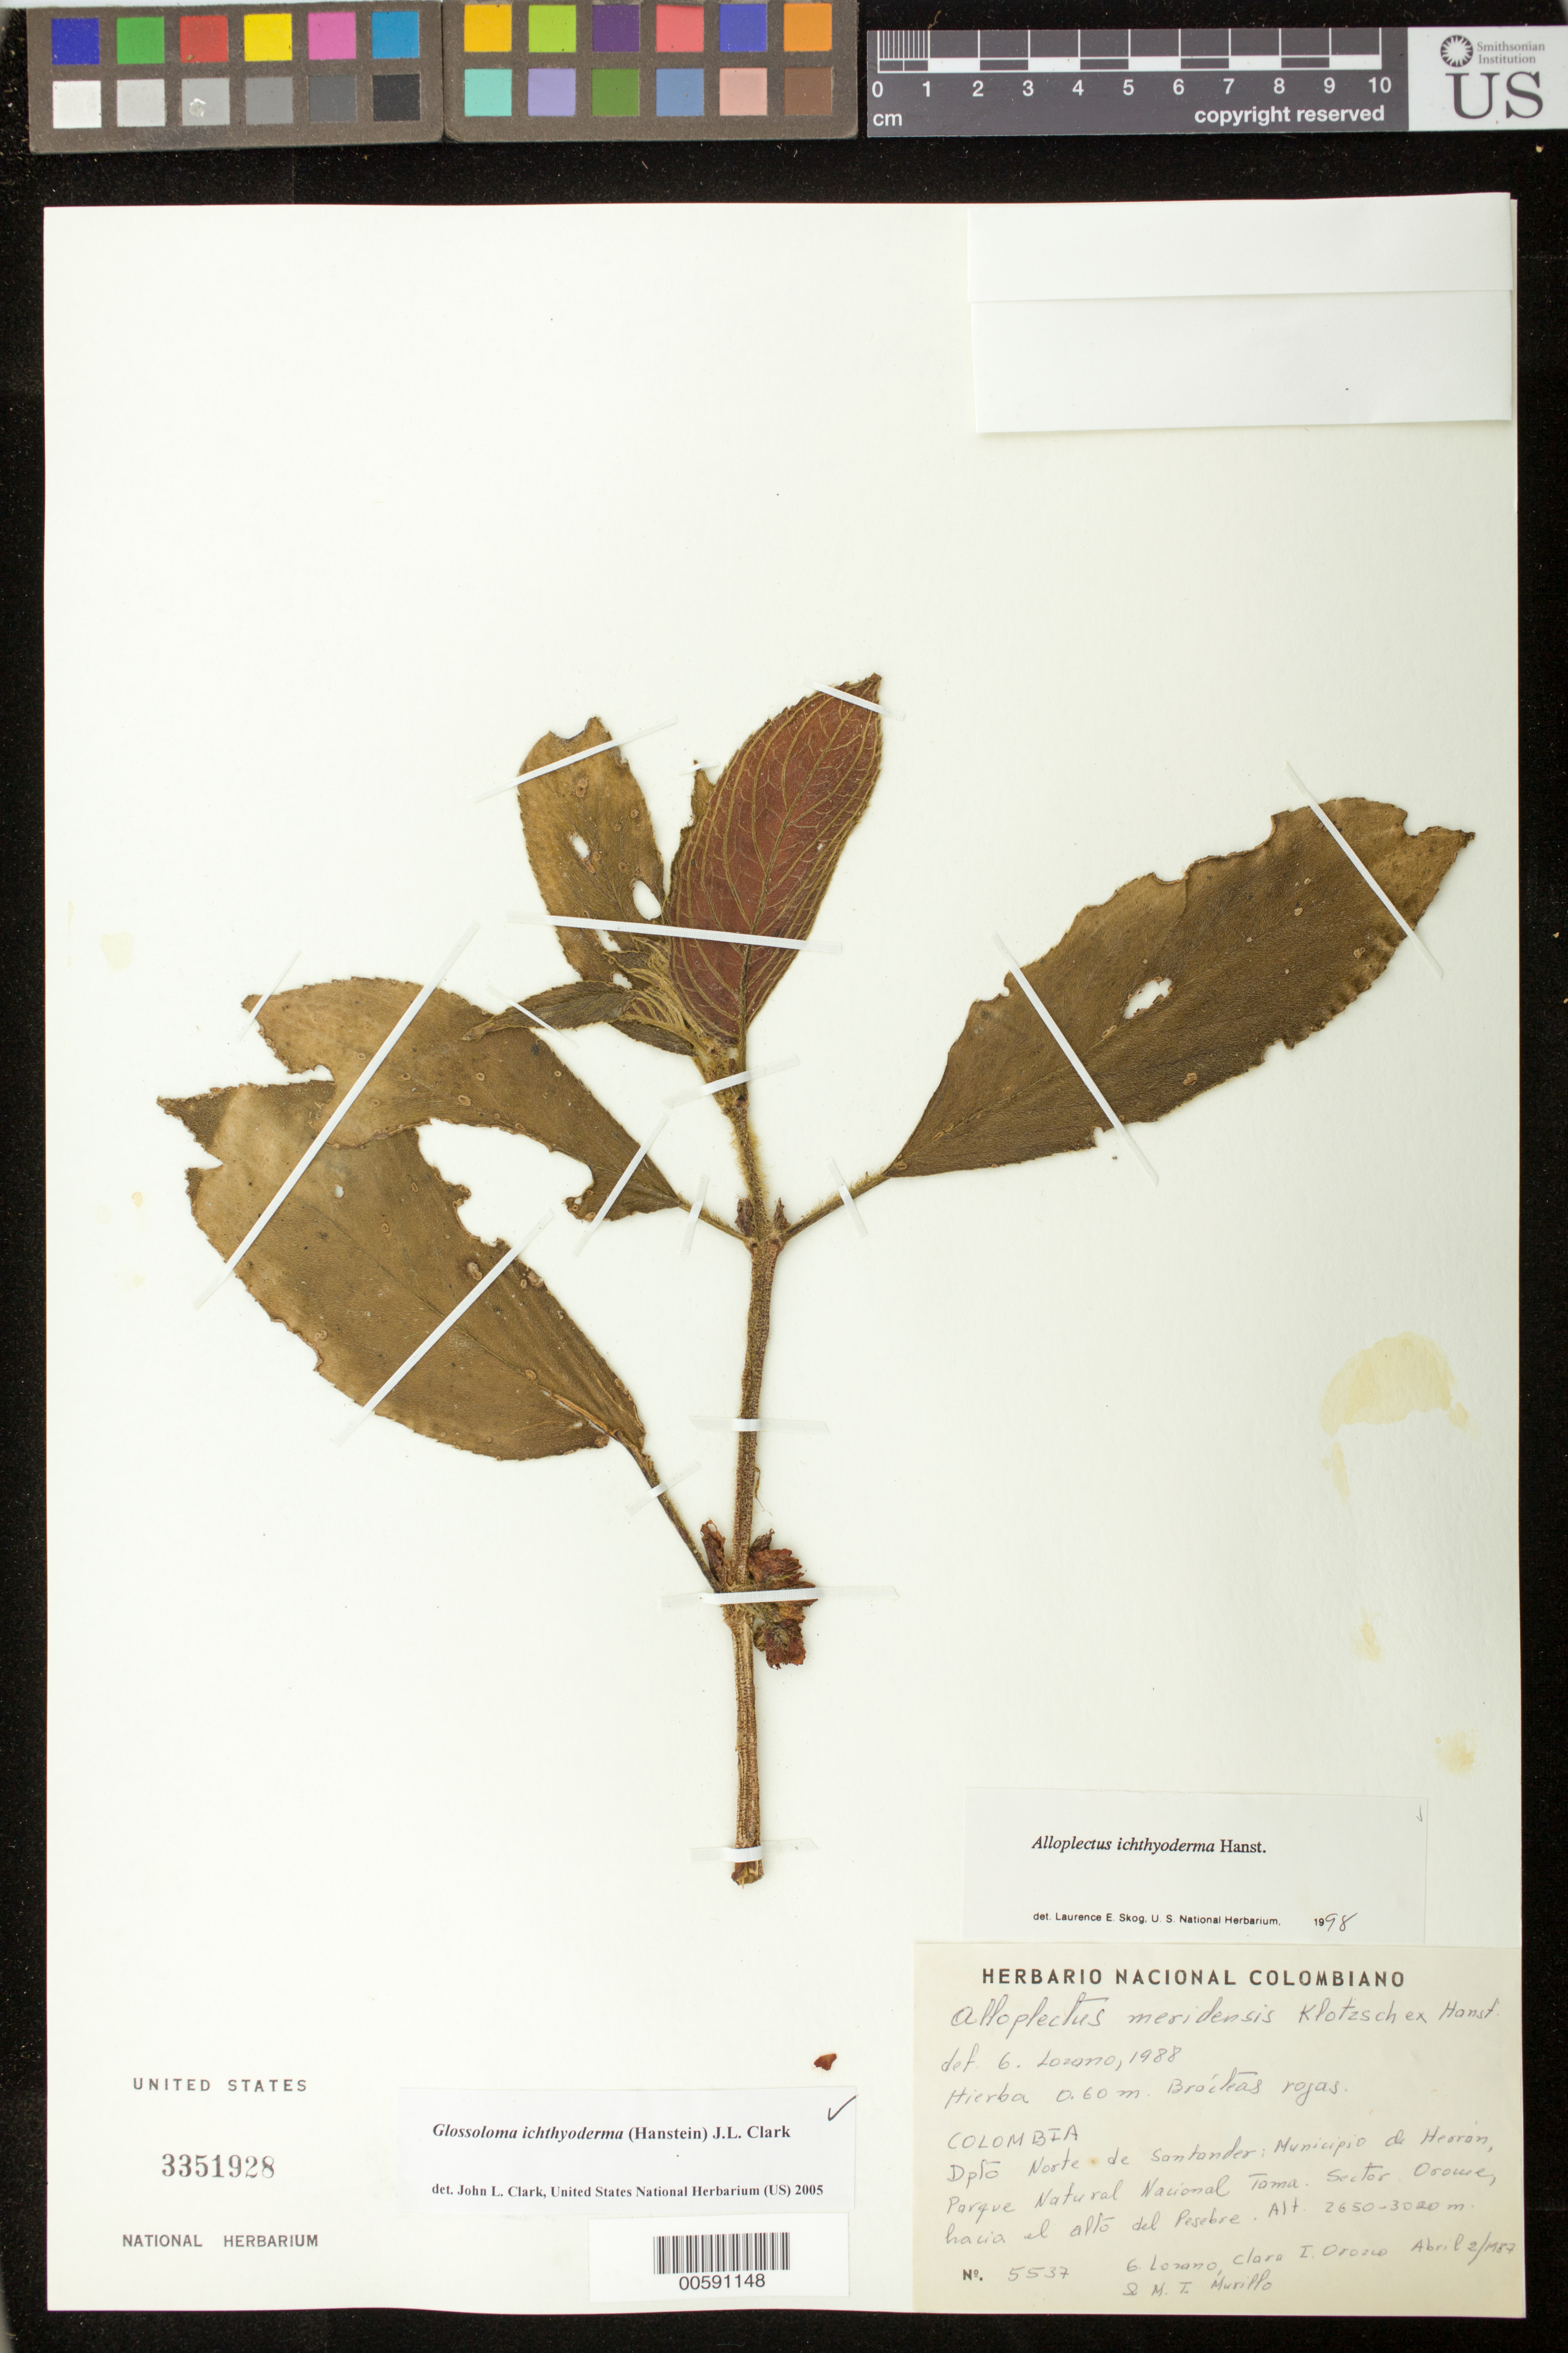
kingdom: Plantae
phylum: Tracheophyta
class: Magnoliopsida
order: Lamiales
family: Gesneriaceae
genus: Glossoloma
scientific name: Glossoloma ichthyoderma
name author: (Hanst.) J.L. Clark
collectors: G. Lozano-Contreras, C. I. Orozco & M. Murillo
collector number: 5537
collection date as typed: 02 Apr 1987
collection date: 1987-04-02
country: Colombia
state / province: Norte de Santander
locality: Mpio. de Herrán, Parque Natural Nacional Tama, Sector Orocue, hacia el Alto del Pesebre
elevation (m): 2650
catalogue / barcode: US 3351928